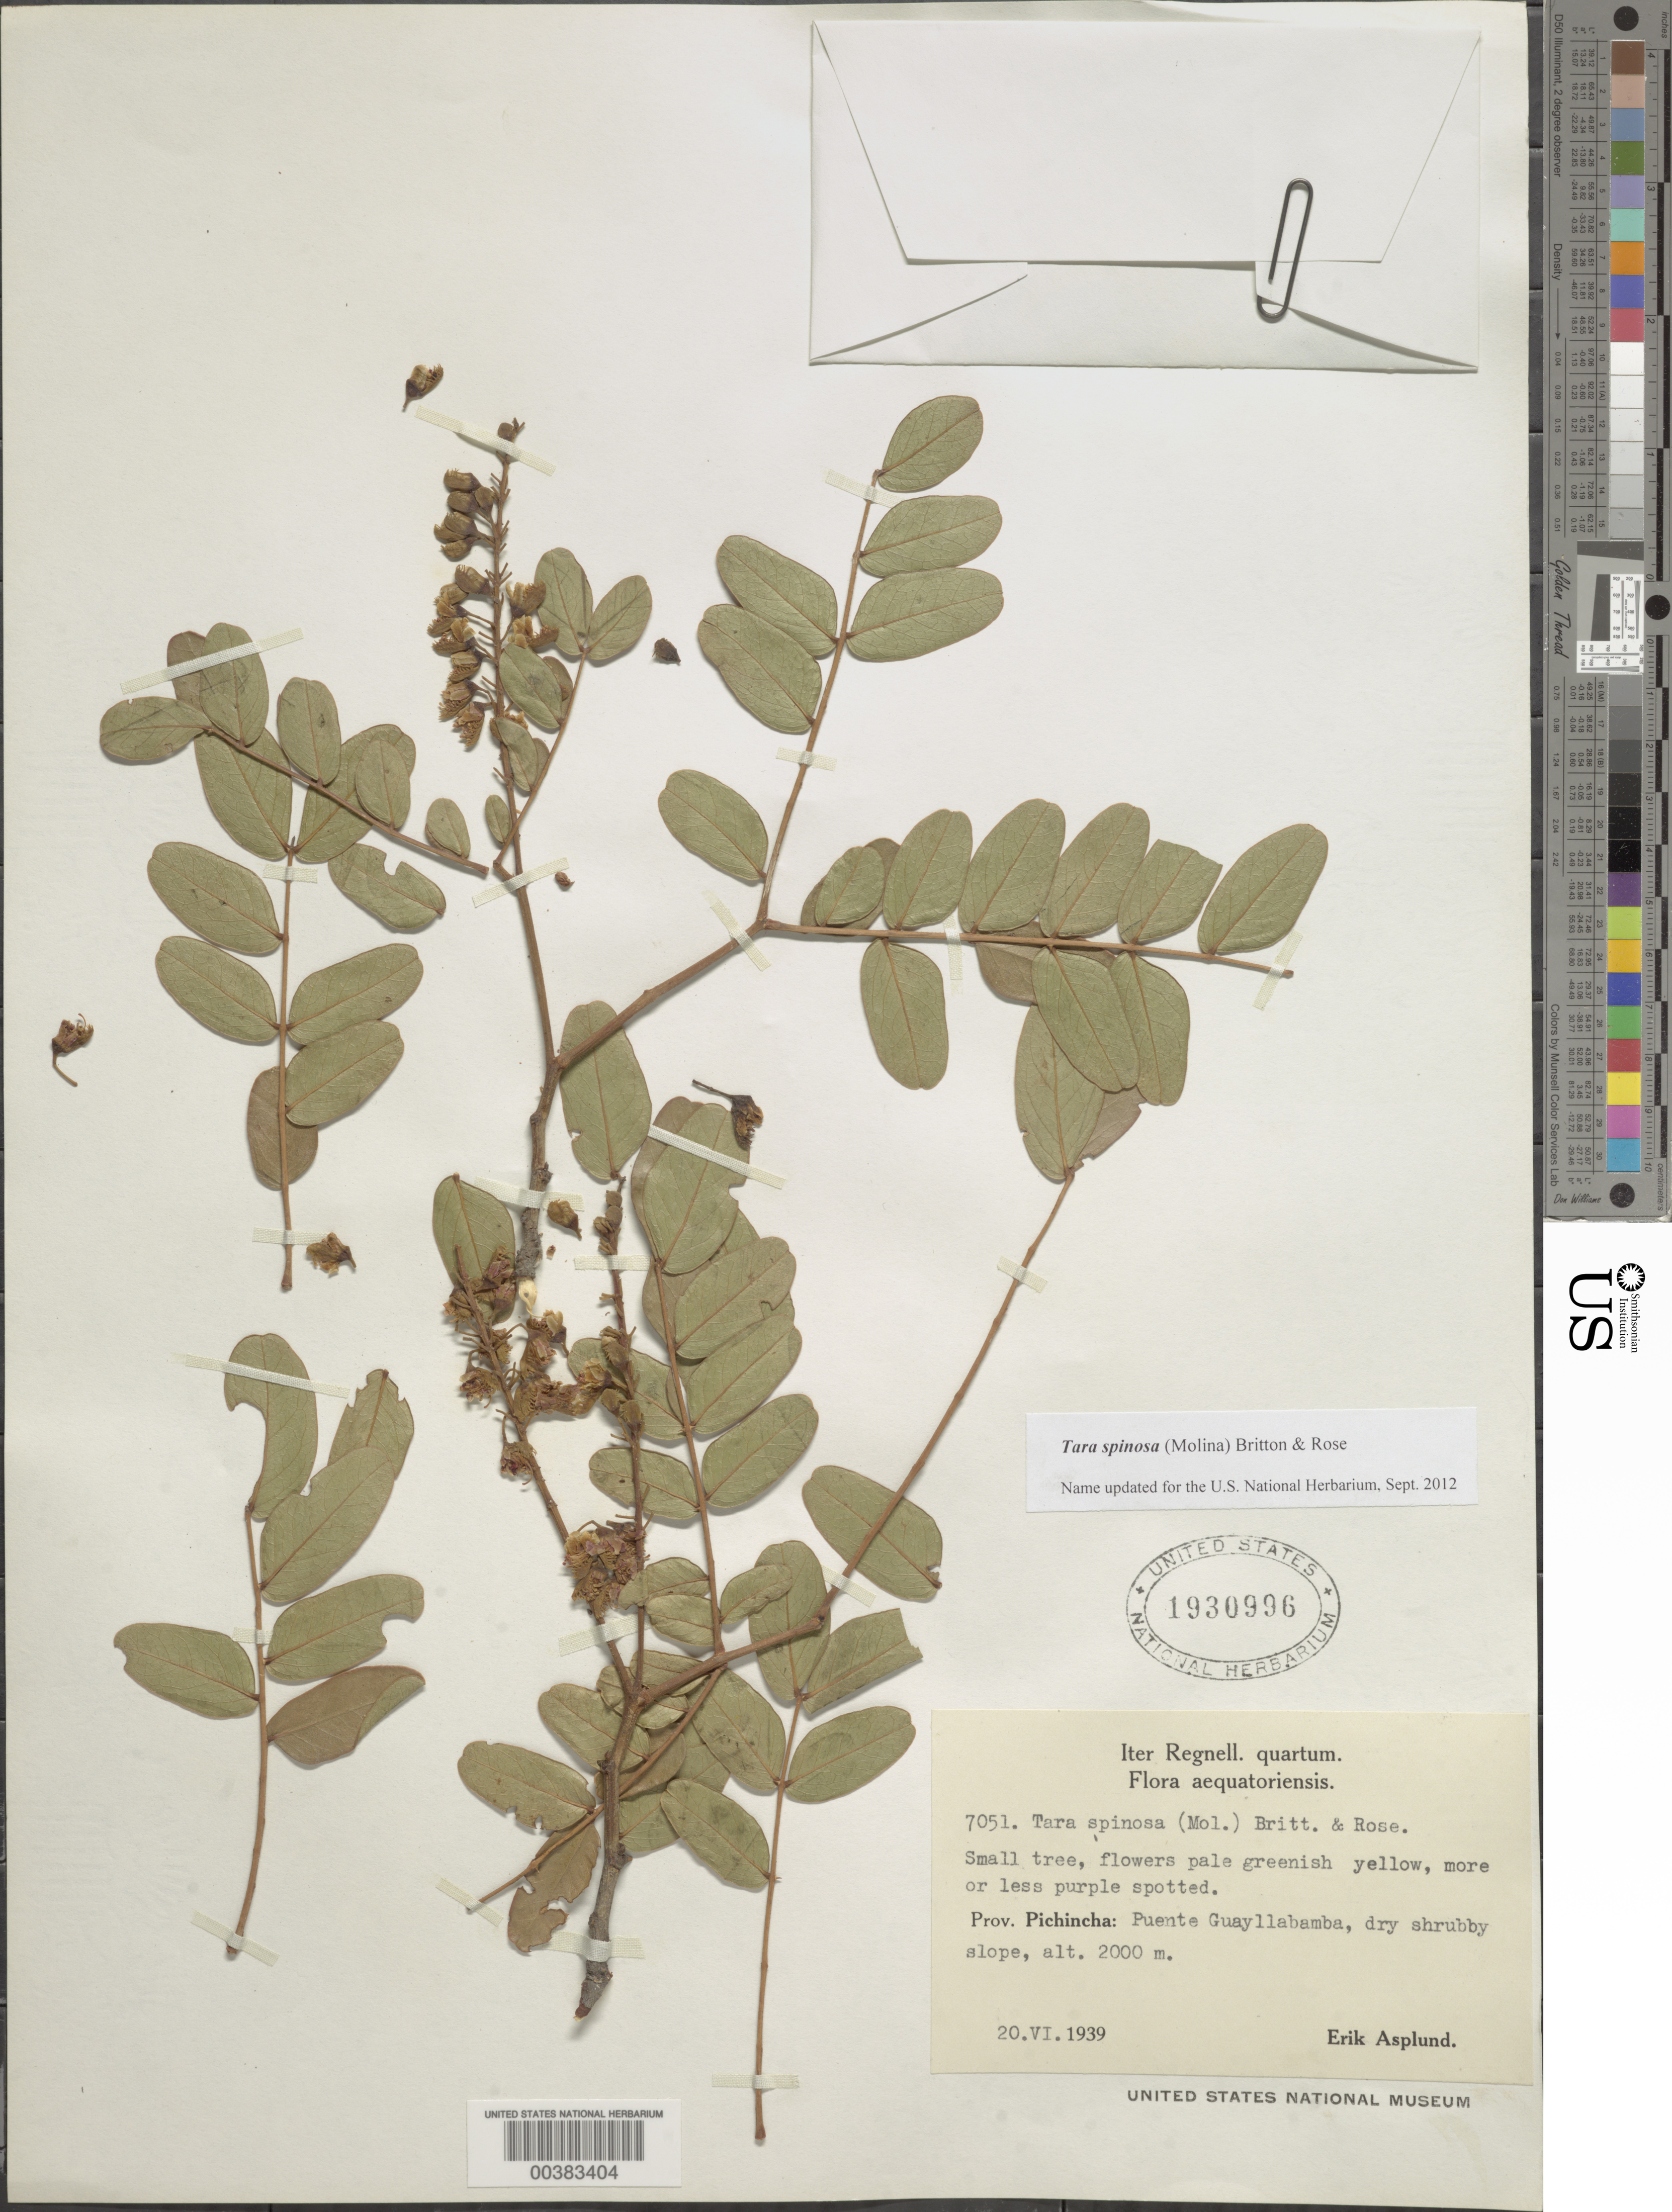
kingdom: Plantae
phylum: Tracheophyta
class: Magnoliopsida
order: Fabales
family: Fabaceae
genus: Tara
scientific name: Tara spinosa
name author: (Molina) Britton & Rose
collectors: E. Asplund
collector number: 7051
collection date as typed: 20 Jun 1939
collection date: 1939-06-20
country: Ecuador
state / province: Pichincha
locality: Puente Guayllabamba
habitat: Dry shrubby slope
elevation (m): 2000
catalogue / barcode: US 1930996